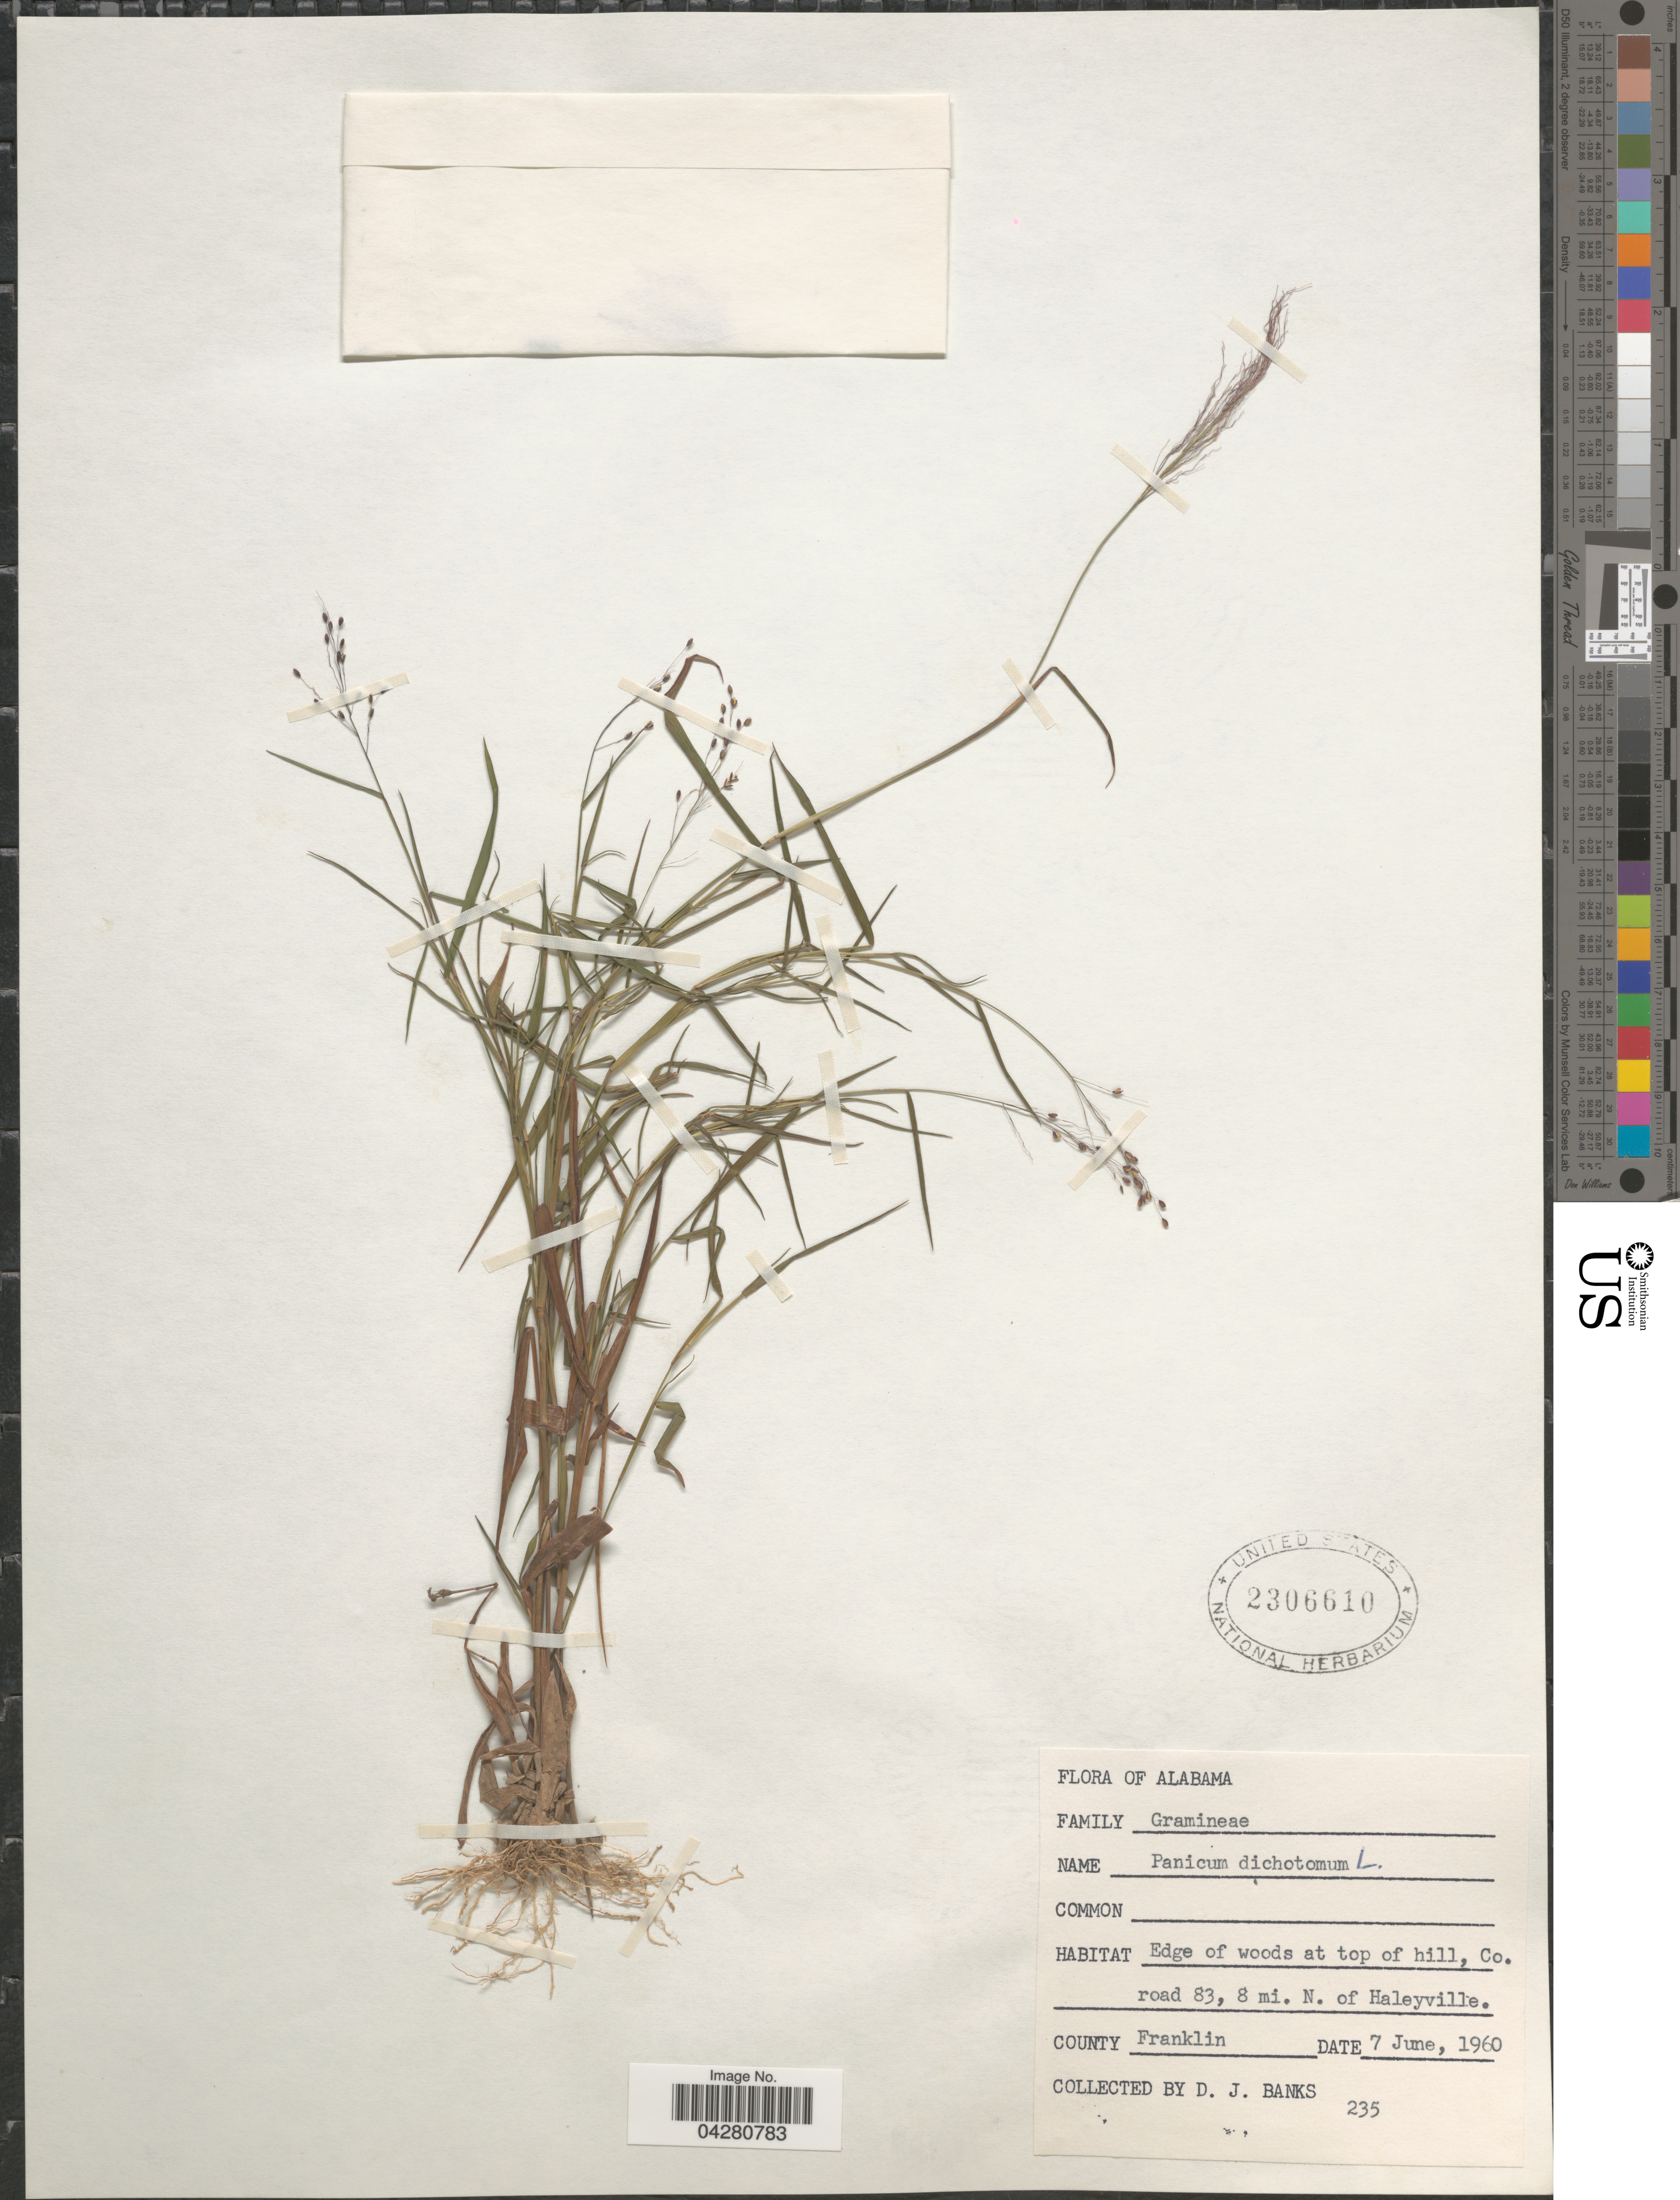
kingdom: Plantae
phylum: Tracheophyta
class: Liliopsida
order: Poales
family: Poaceae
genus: Dichanthelium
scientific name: Dichanthelium dichotomum var. dichotomum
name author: (L.) Gould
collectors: D. J. Banks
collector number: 235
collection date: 1960-06-07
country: United States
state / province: Alabama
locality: Edge of woods at top of hill, Co. road 83, 8 mi. N. of Haleyville. County Franklin.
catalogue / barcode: US 2306610